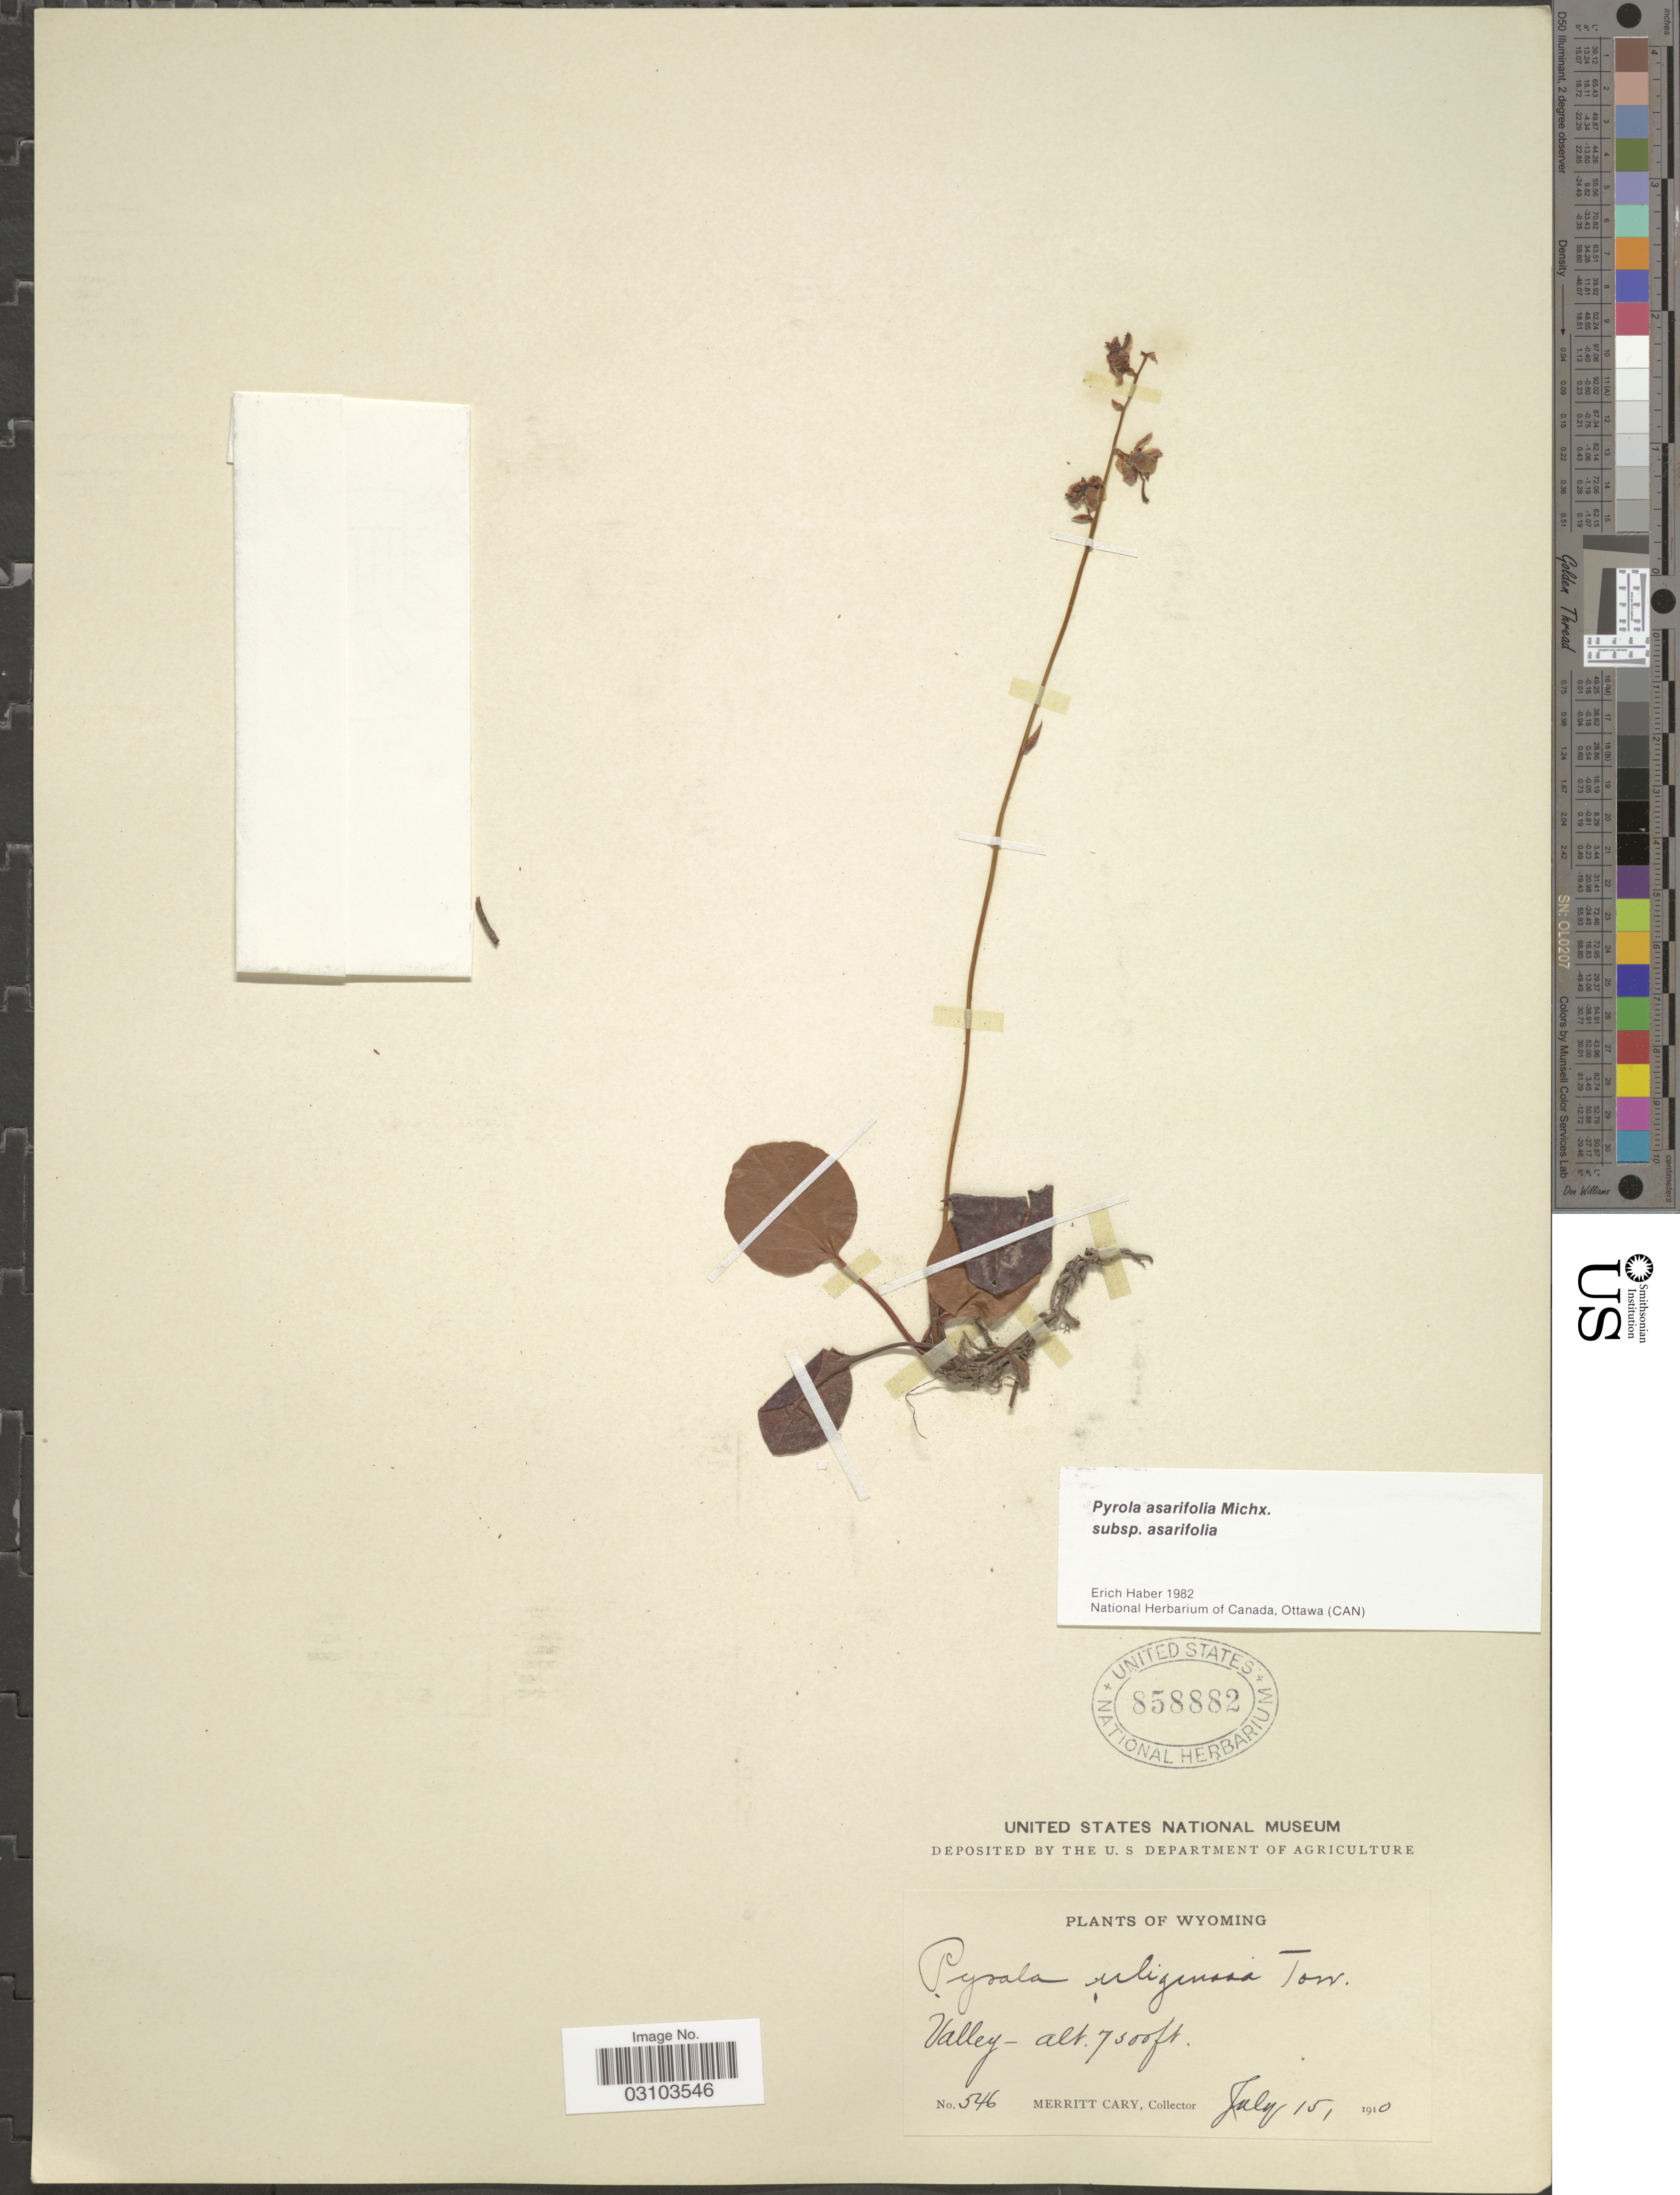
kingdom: Plantae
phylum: Tracheophyta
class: Magnoliopsida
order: Ericales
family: Ericaceae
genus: Pyrola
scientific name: Pyrola asarifolia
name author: Michx.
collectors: M. Cary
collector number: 546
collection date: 1910-07-15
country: United States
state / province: Wyoming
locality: Valley.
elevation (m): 2286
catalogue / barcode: US 858882